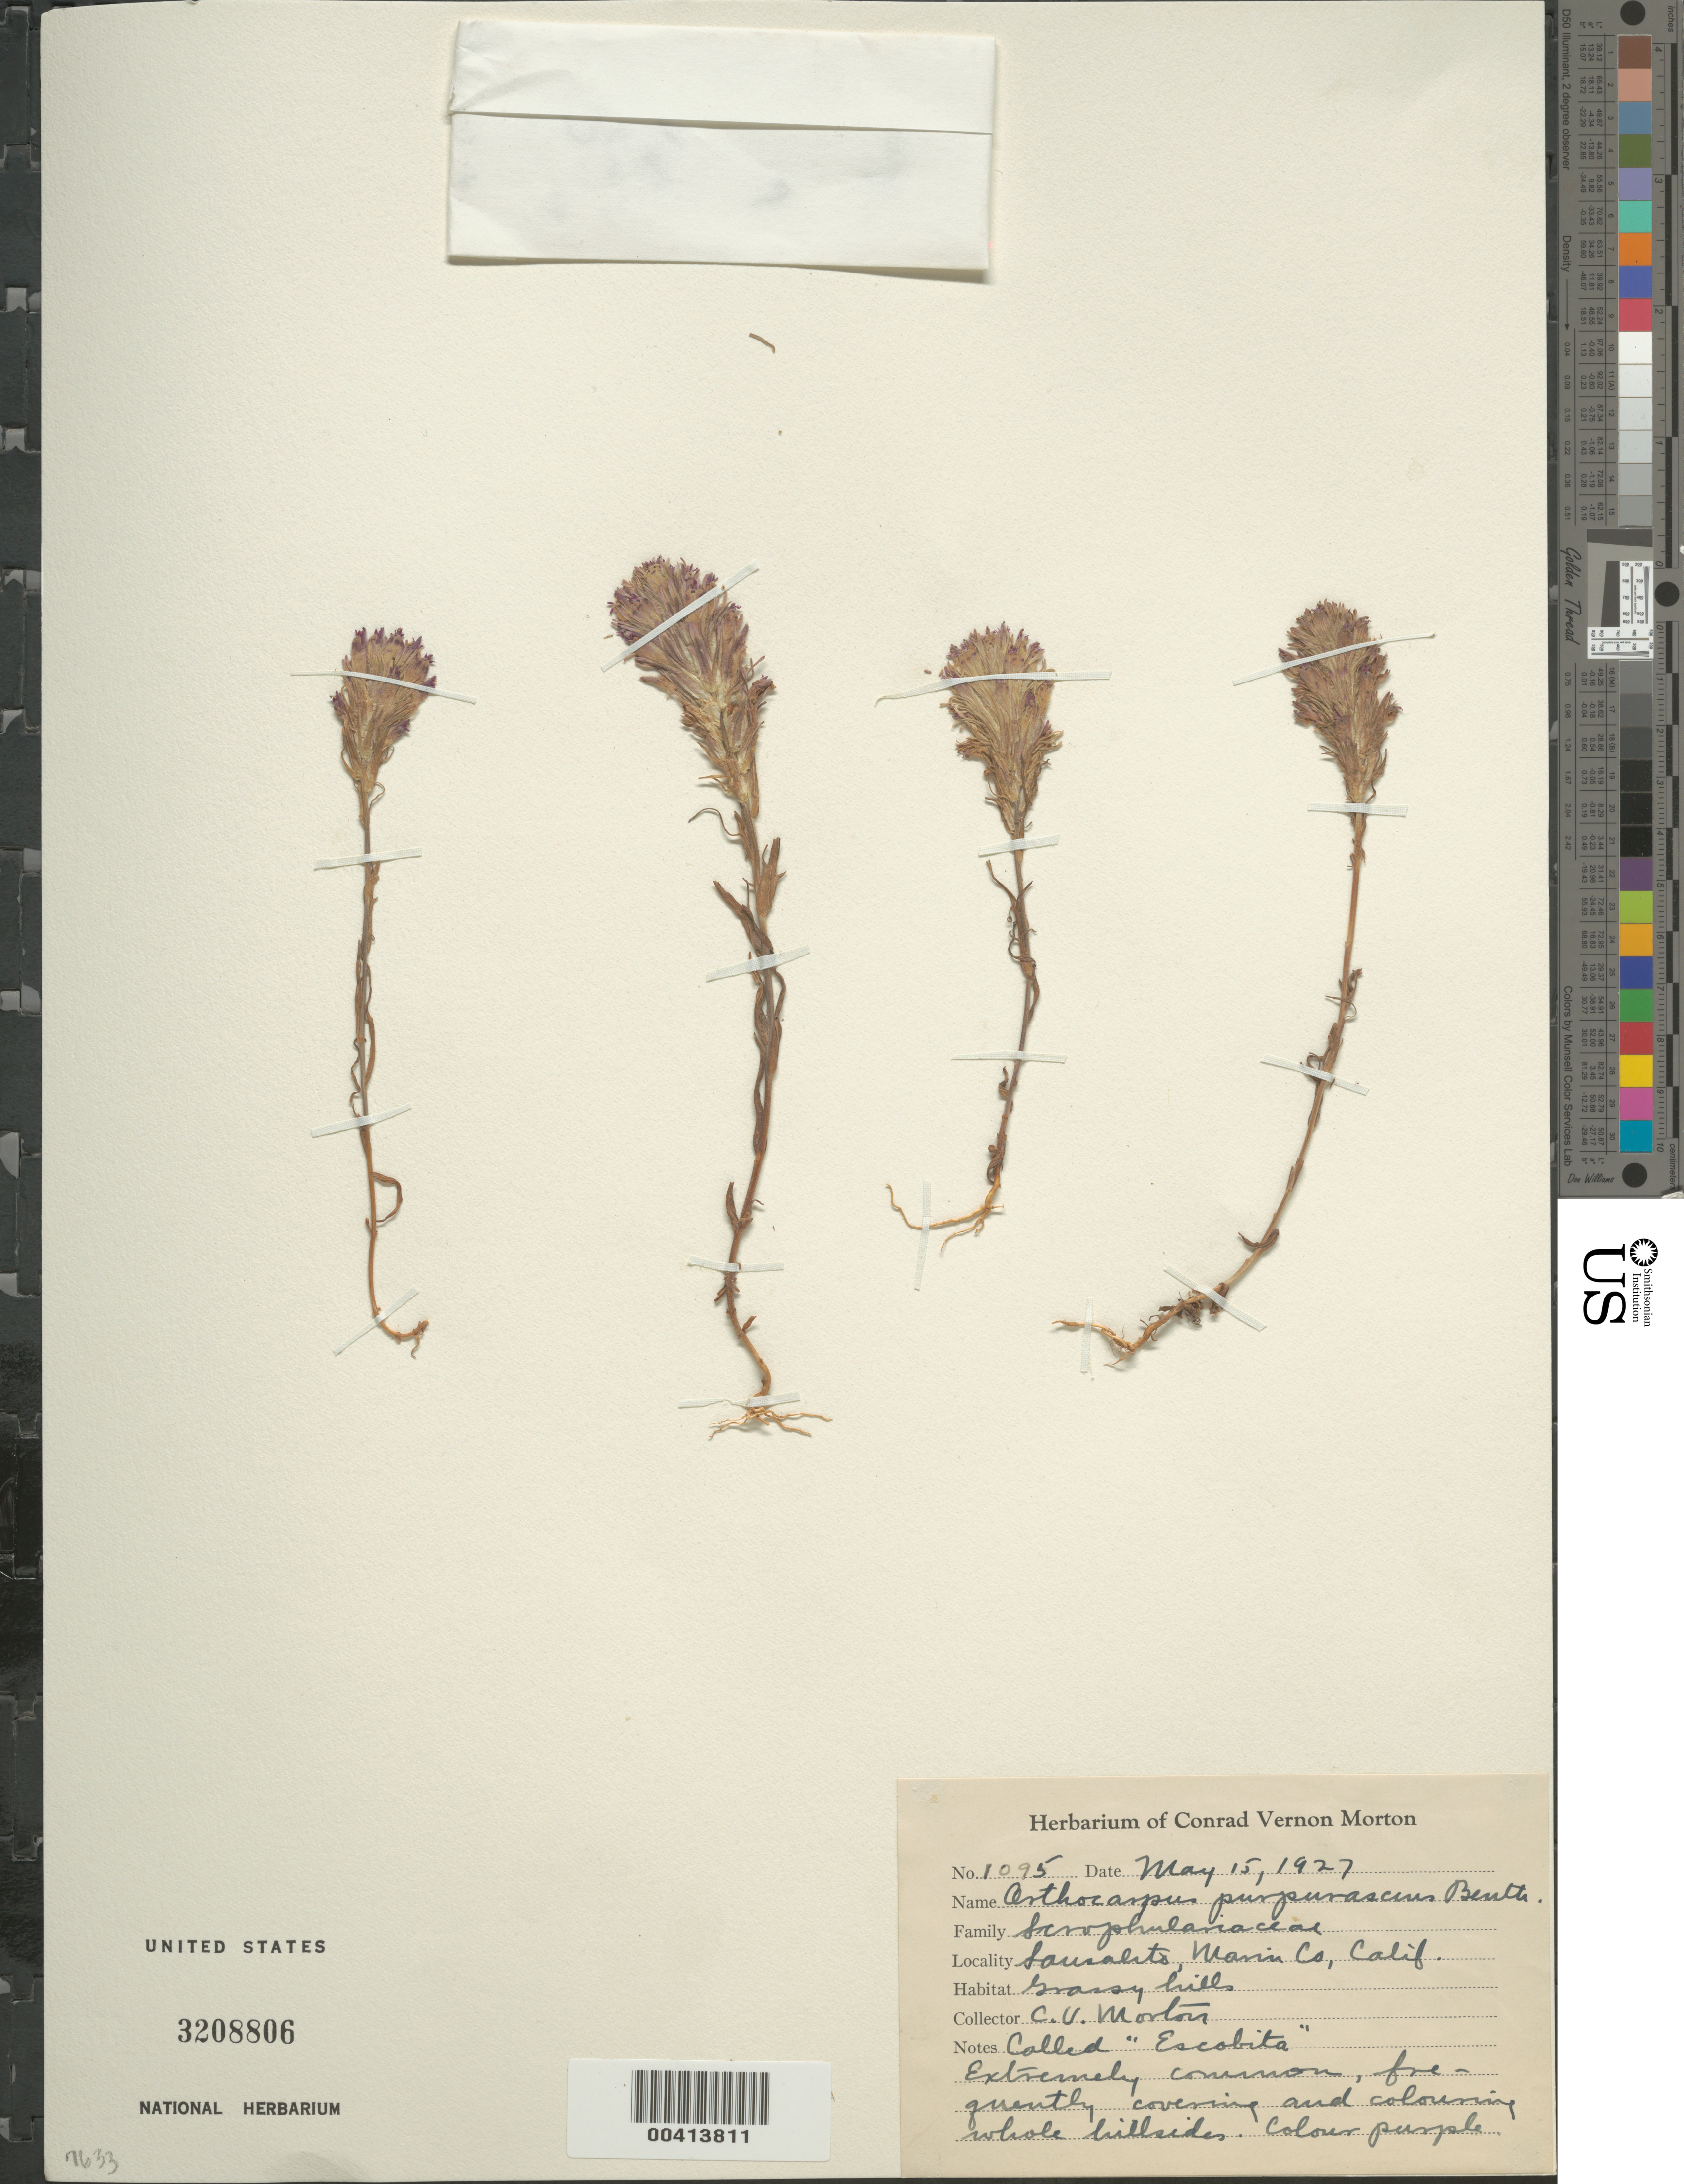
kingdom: Plantae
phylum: Tracheophyta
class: Magnoliopsida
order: Lamiales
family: Orobanchaceae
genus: Orthocarpus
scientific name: Orthocarpus purpurascens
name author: Benth.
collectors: C. V. Morton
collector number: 1095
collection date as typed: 15 May 1927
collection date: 1927-05-15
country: United States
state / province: California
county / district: Marin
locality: Sausalito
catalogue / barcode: US 3208806